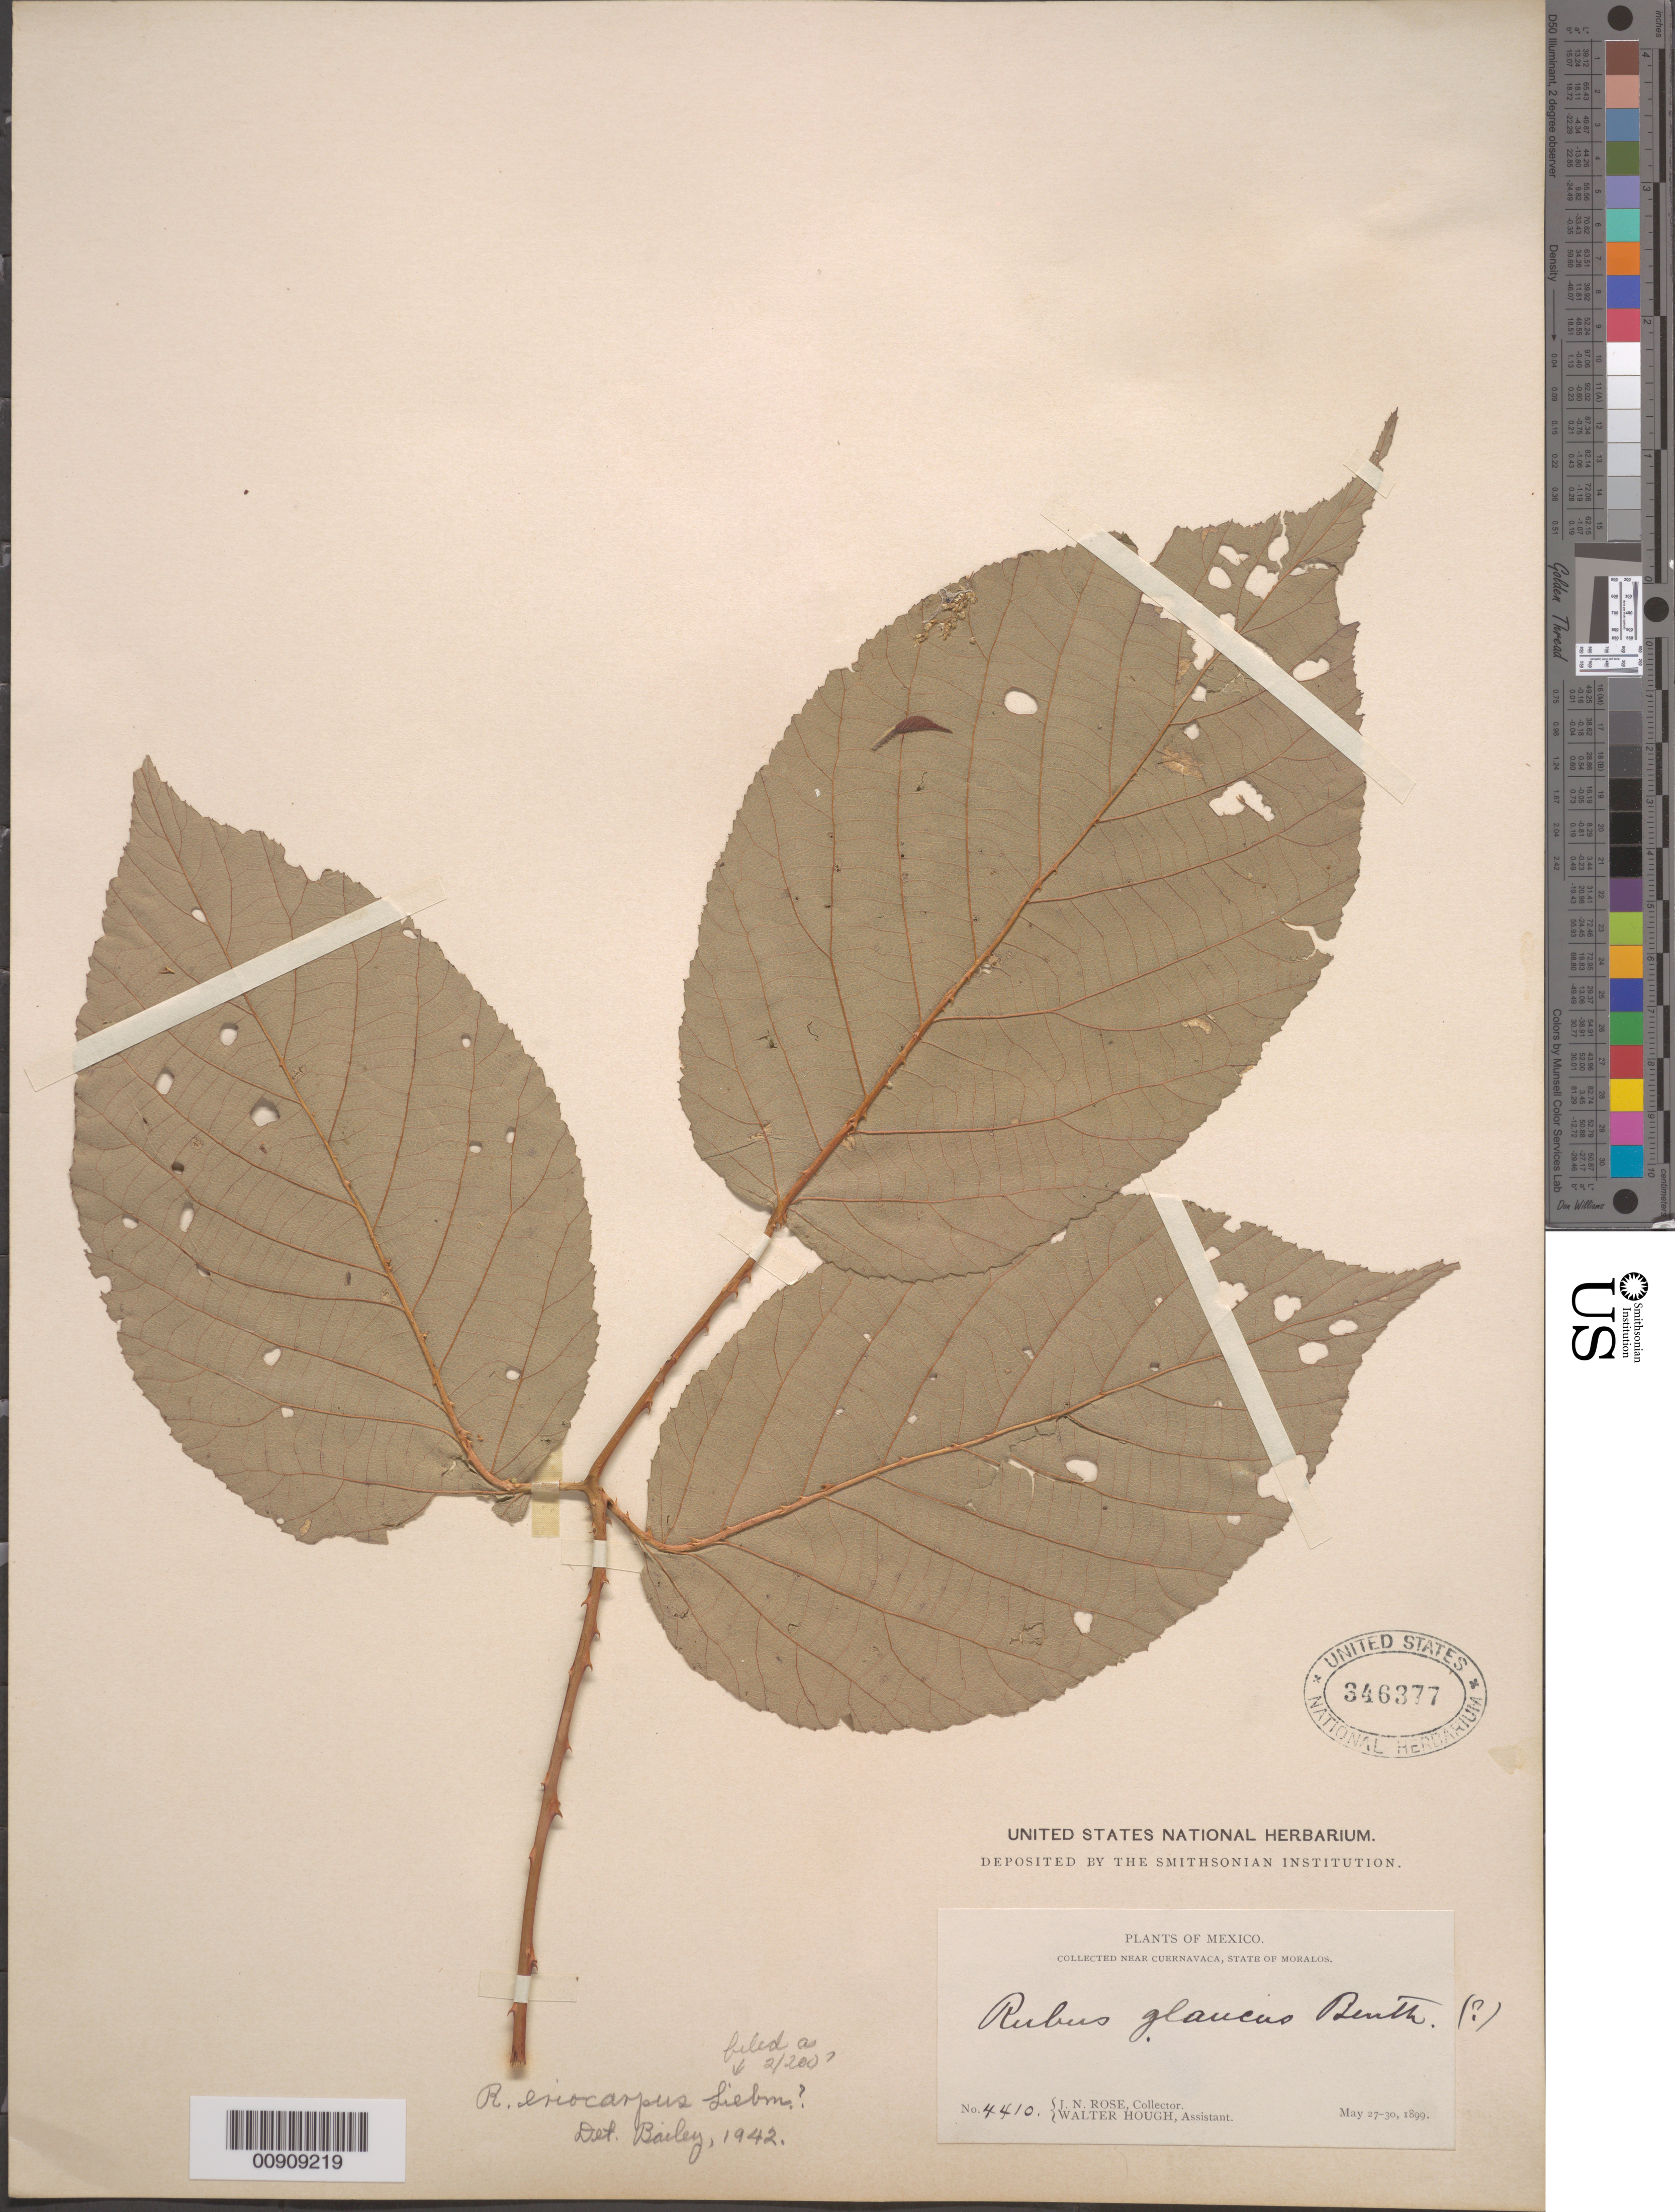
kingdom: Plantae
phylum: Tracheophyta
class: Magnoliopsida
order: Rosales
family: Rosaceae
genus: Rubus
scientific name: Rubus eriocarpus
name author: Liebm.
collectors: J. N. Rose & W. Hough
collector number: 4410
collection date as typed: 27 May 1899 to 30 May 1899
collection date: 1899-05-27/1899-05-30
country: Mexico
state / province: Morelos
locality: Near Cuernavaca, State of Morelos.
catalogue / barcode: US 346377